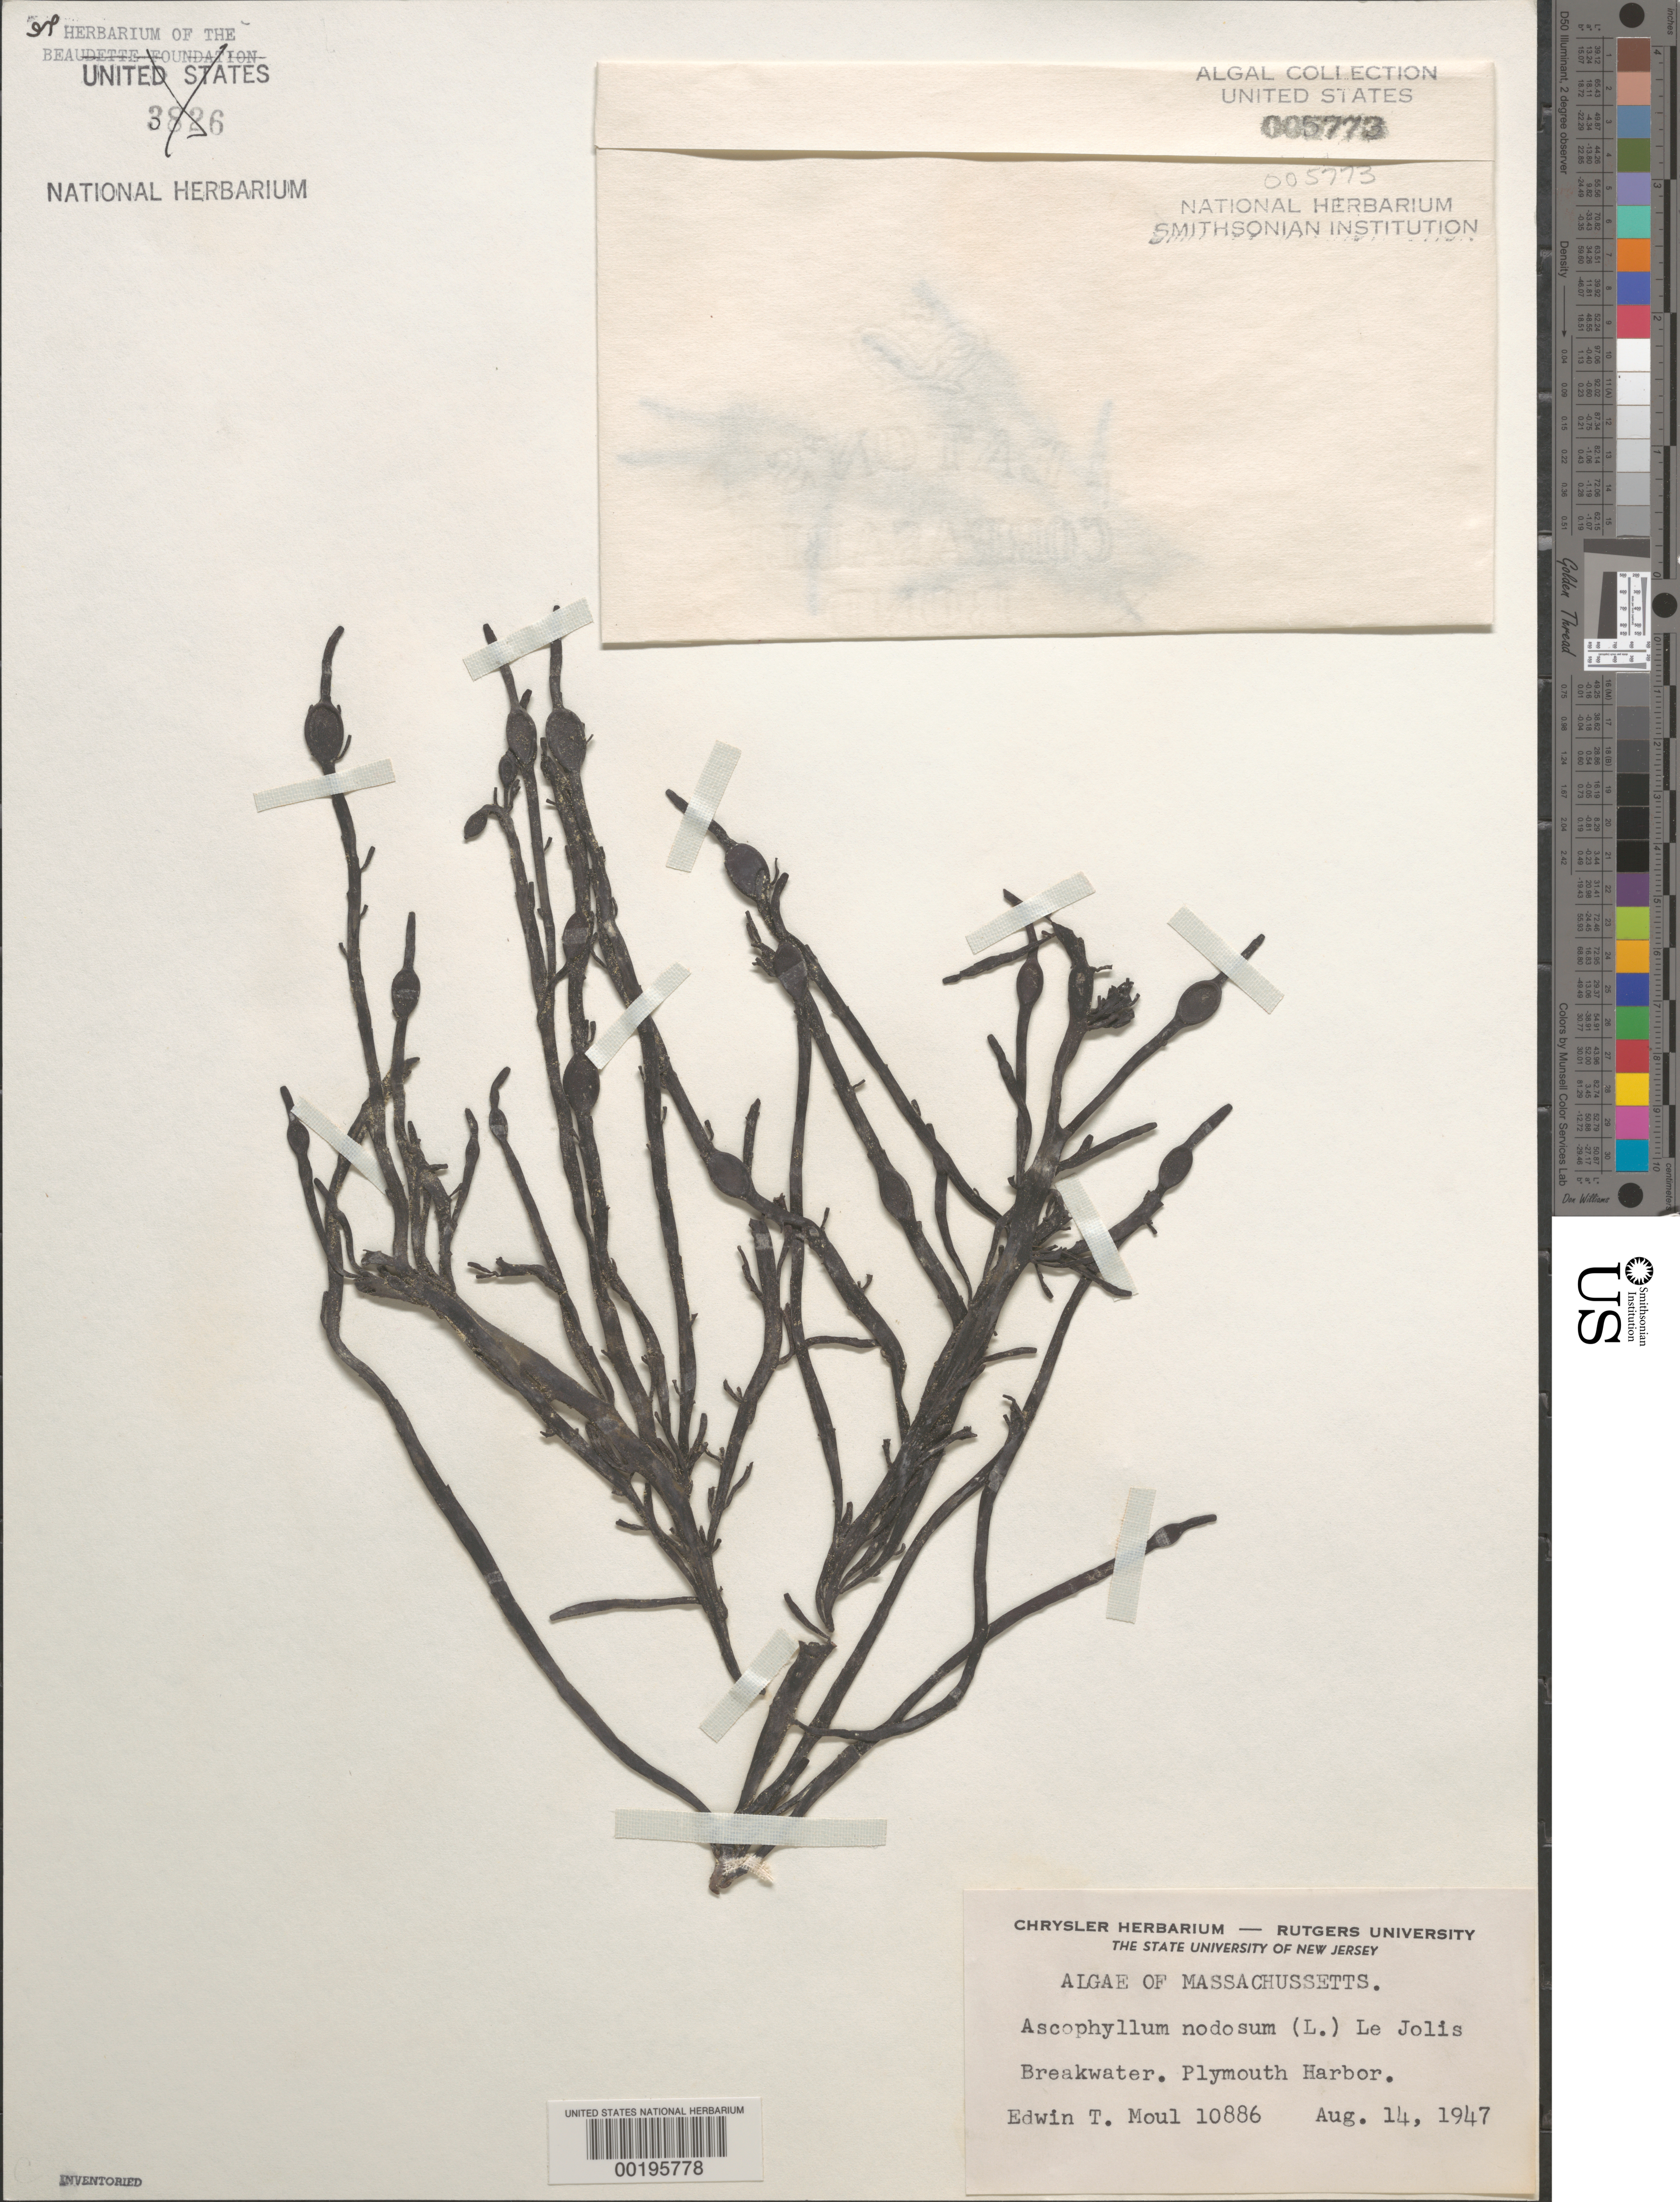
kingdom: Chromista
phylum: Ochrophyta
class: Phaeophyceae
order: Fucales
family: Fucaceae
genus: Ascophyllum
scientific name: Ascophyllum nodosum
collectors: E. T. Moul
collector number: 10886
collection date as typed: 14 Aug 1947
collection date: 1947-08-14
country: United States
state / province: Massachusetts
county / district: Plymouth County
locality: Plymouth Harbor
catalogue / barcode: US 5773